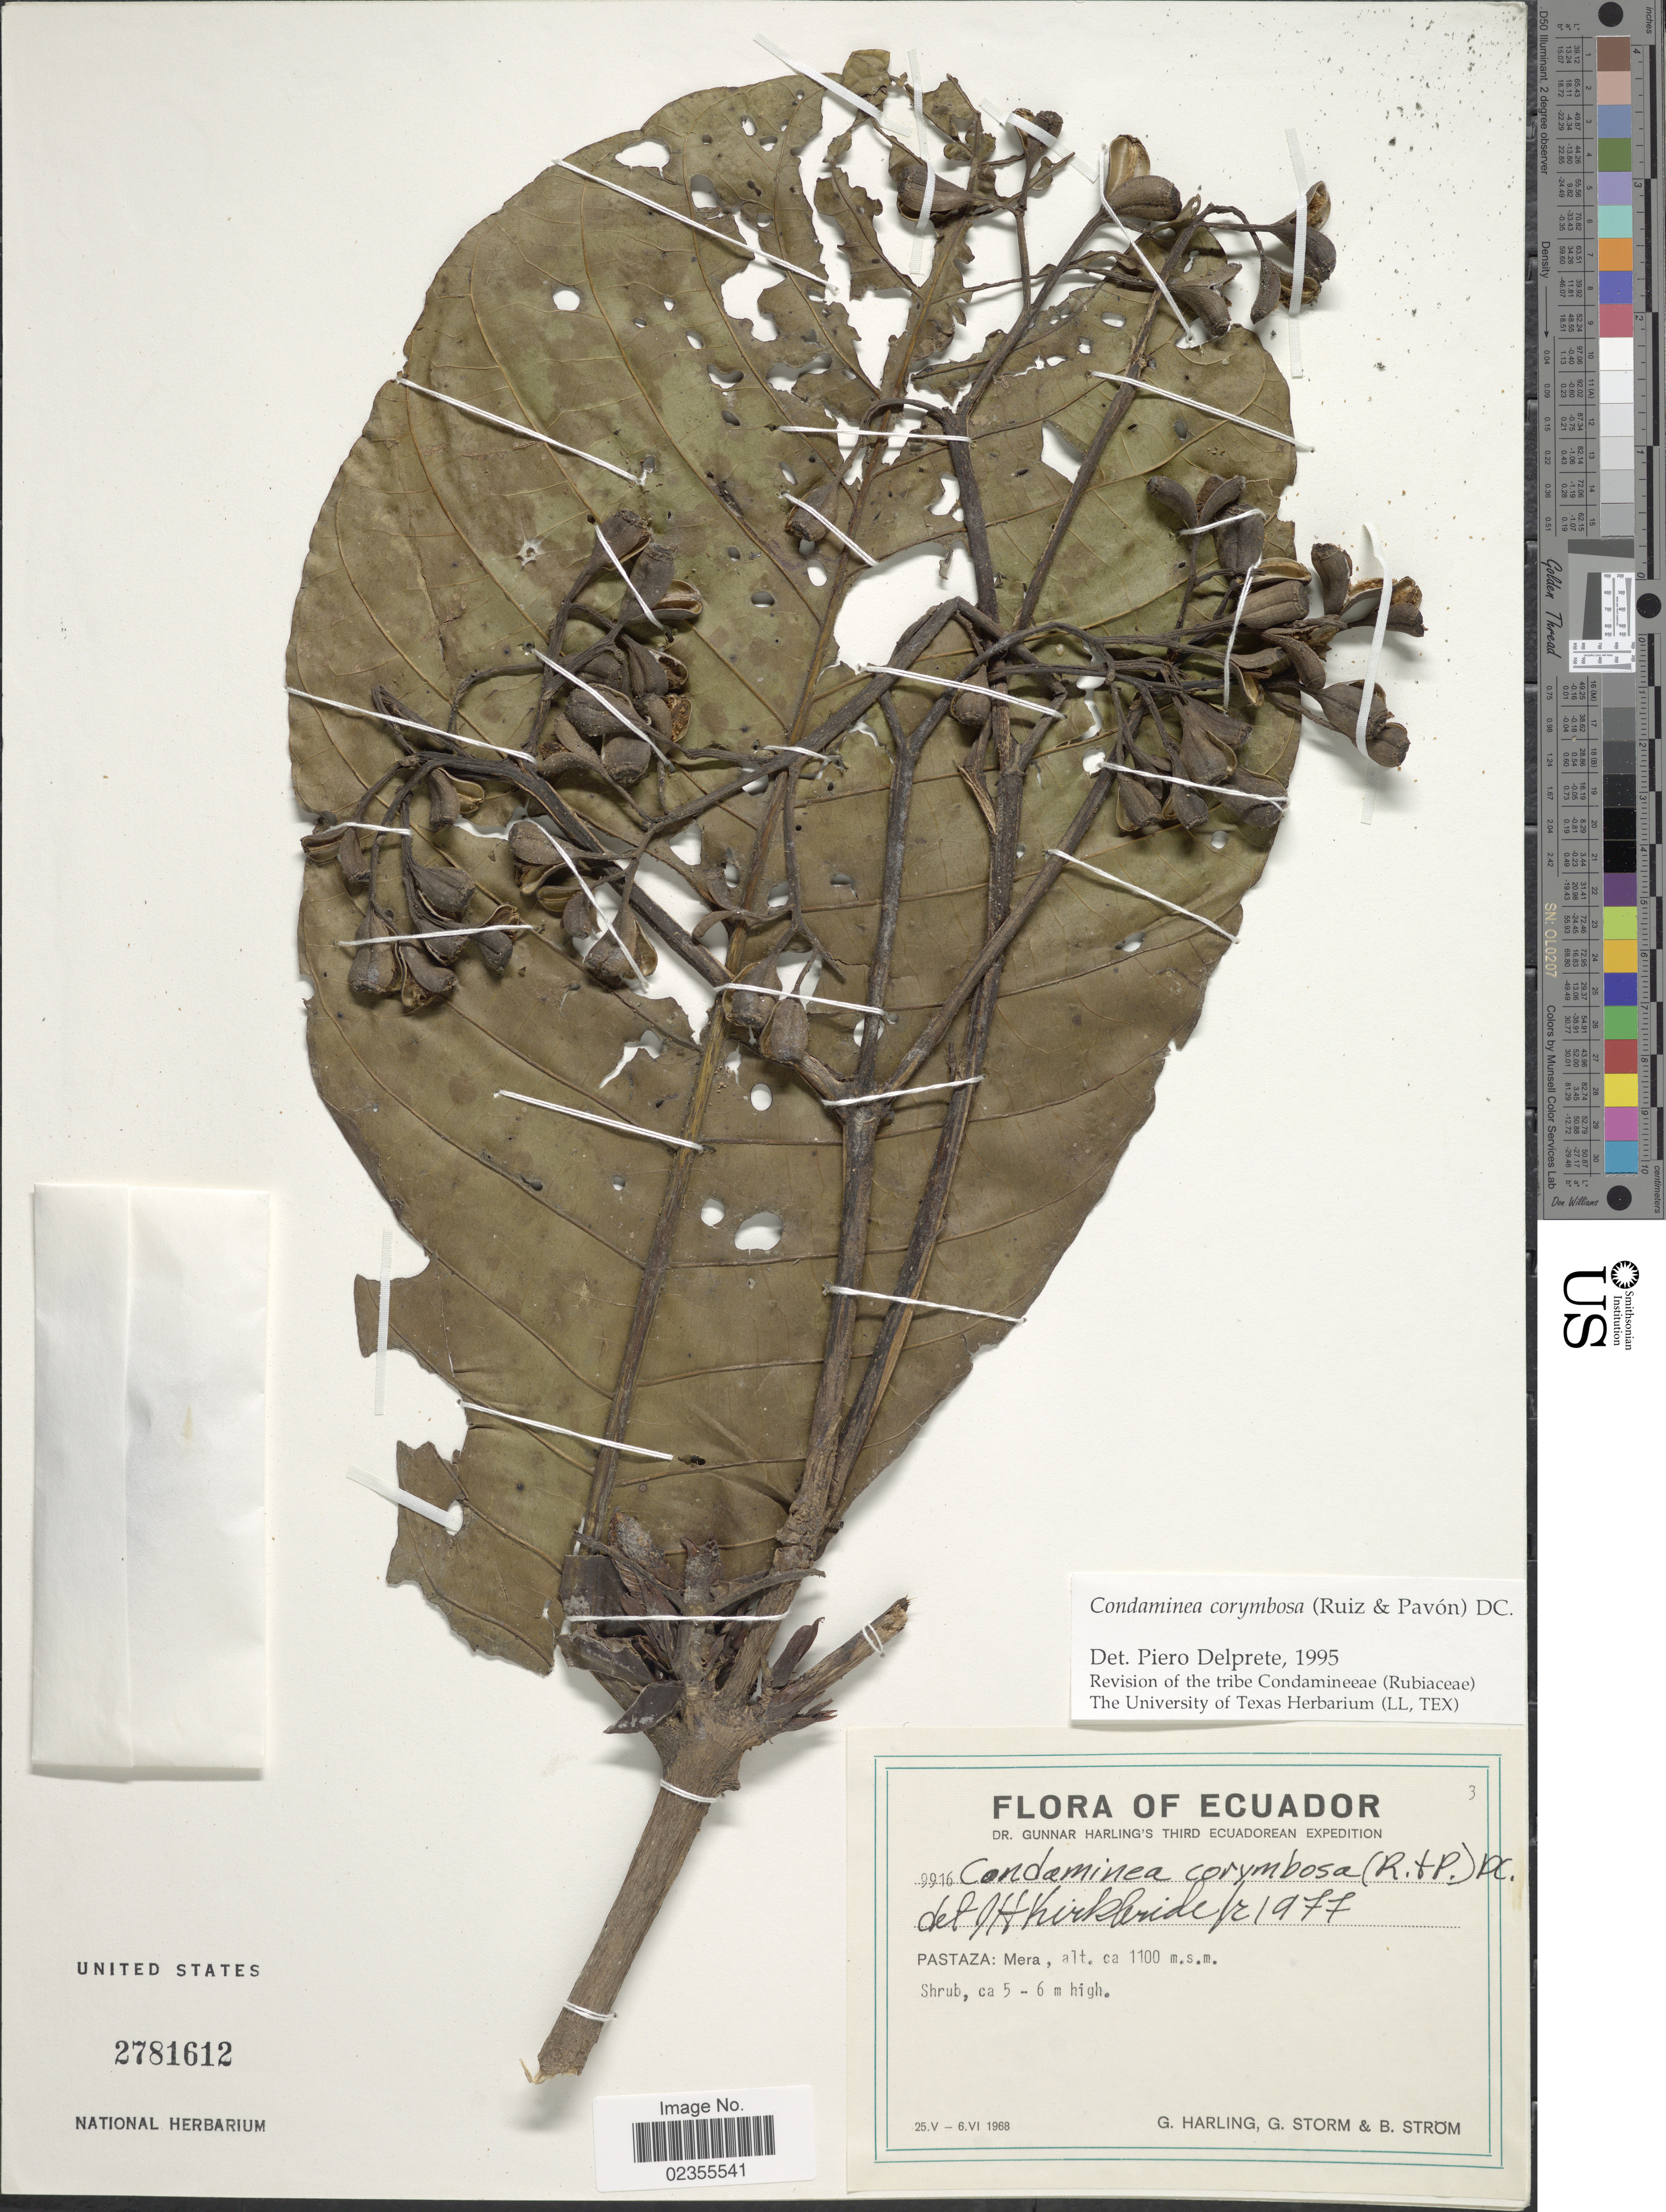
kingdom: Plantae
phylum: Tracheophyta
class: Magnoliopsida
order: Gentianales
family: Rubiaceae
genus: Condaminea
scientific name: Condaminea corymbosa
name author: (Ruiz & Pav.) DC.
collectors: G. Harling, G. Storm & B. Ström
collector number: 9916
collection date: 1968-05-25/1968-06-06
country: Ecuador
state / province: Pastaza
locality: Mera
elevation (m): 1100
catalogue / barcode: US 2781612